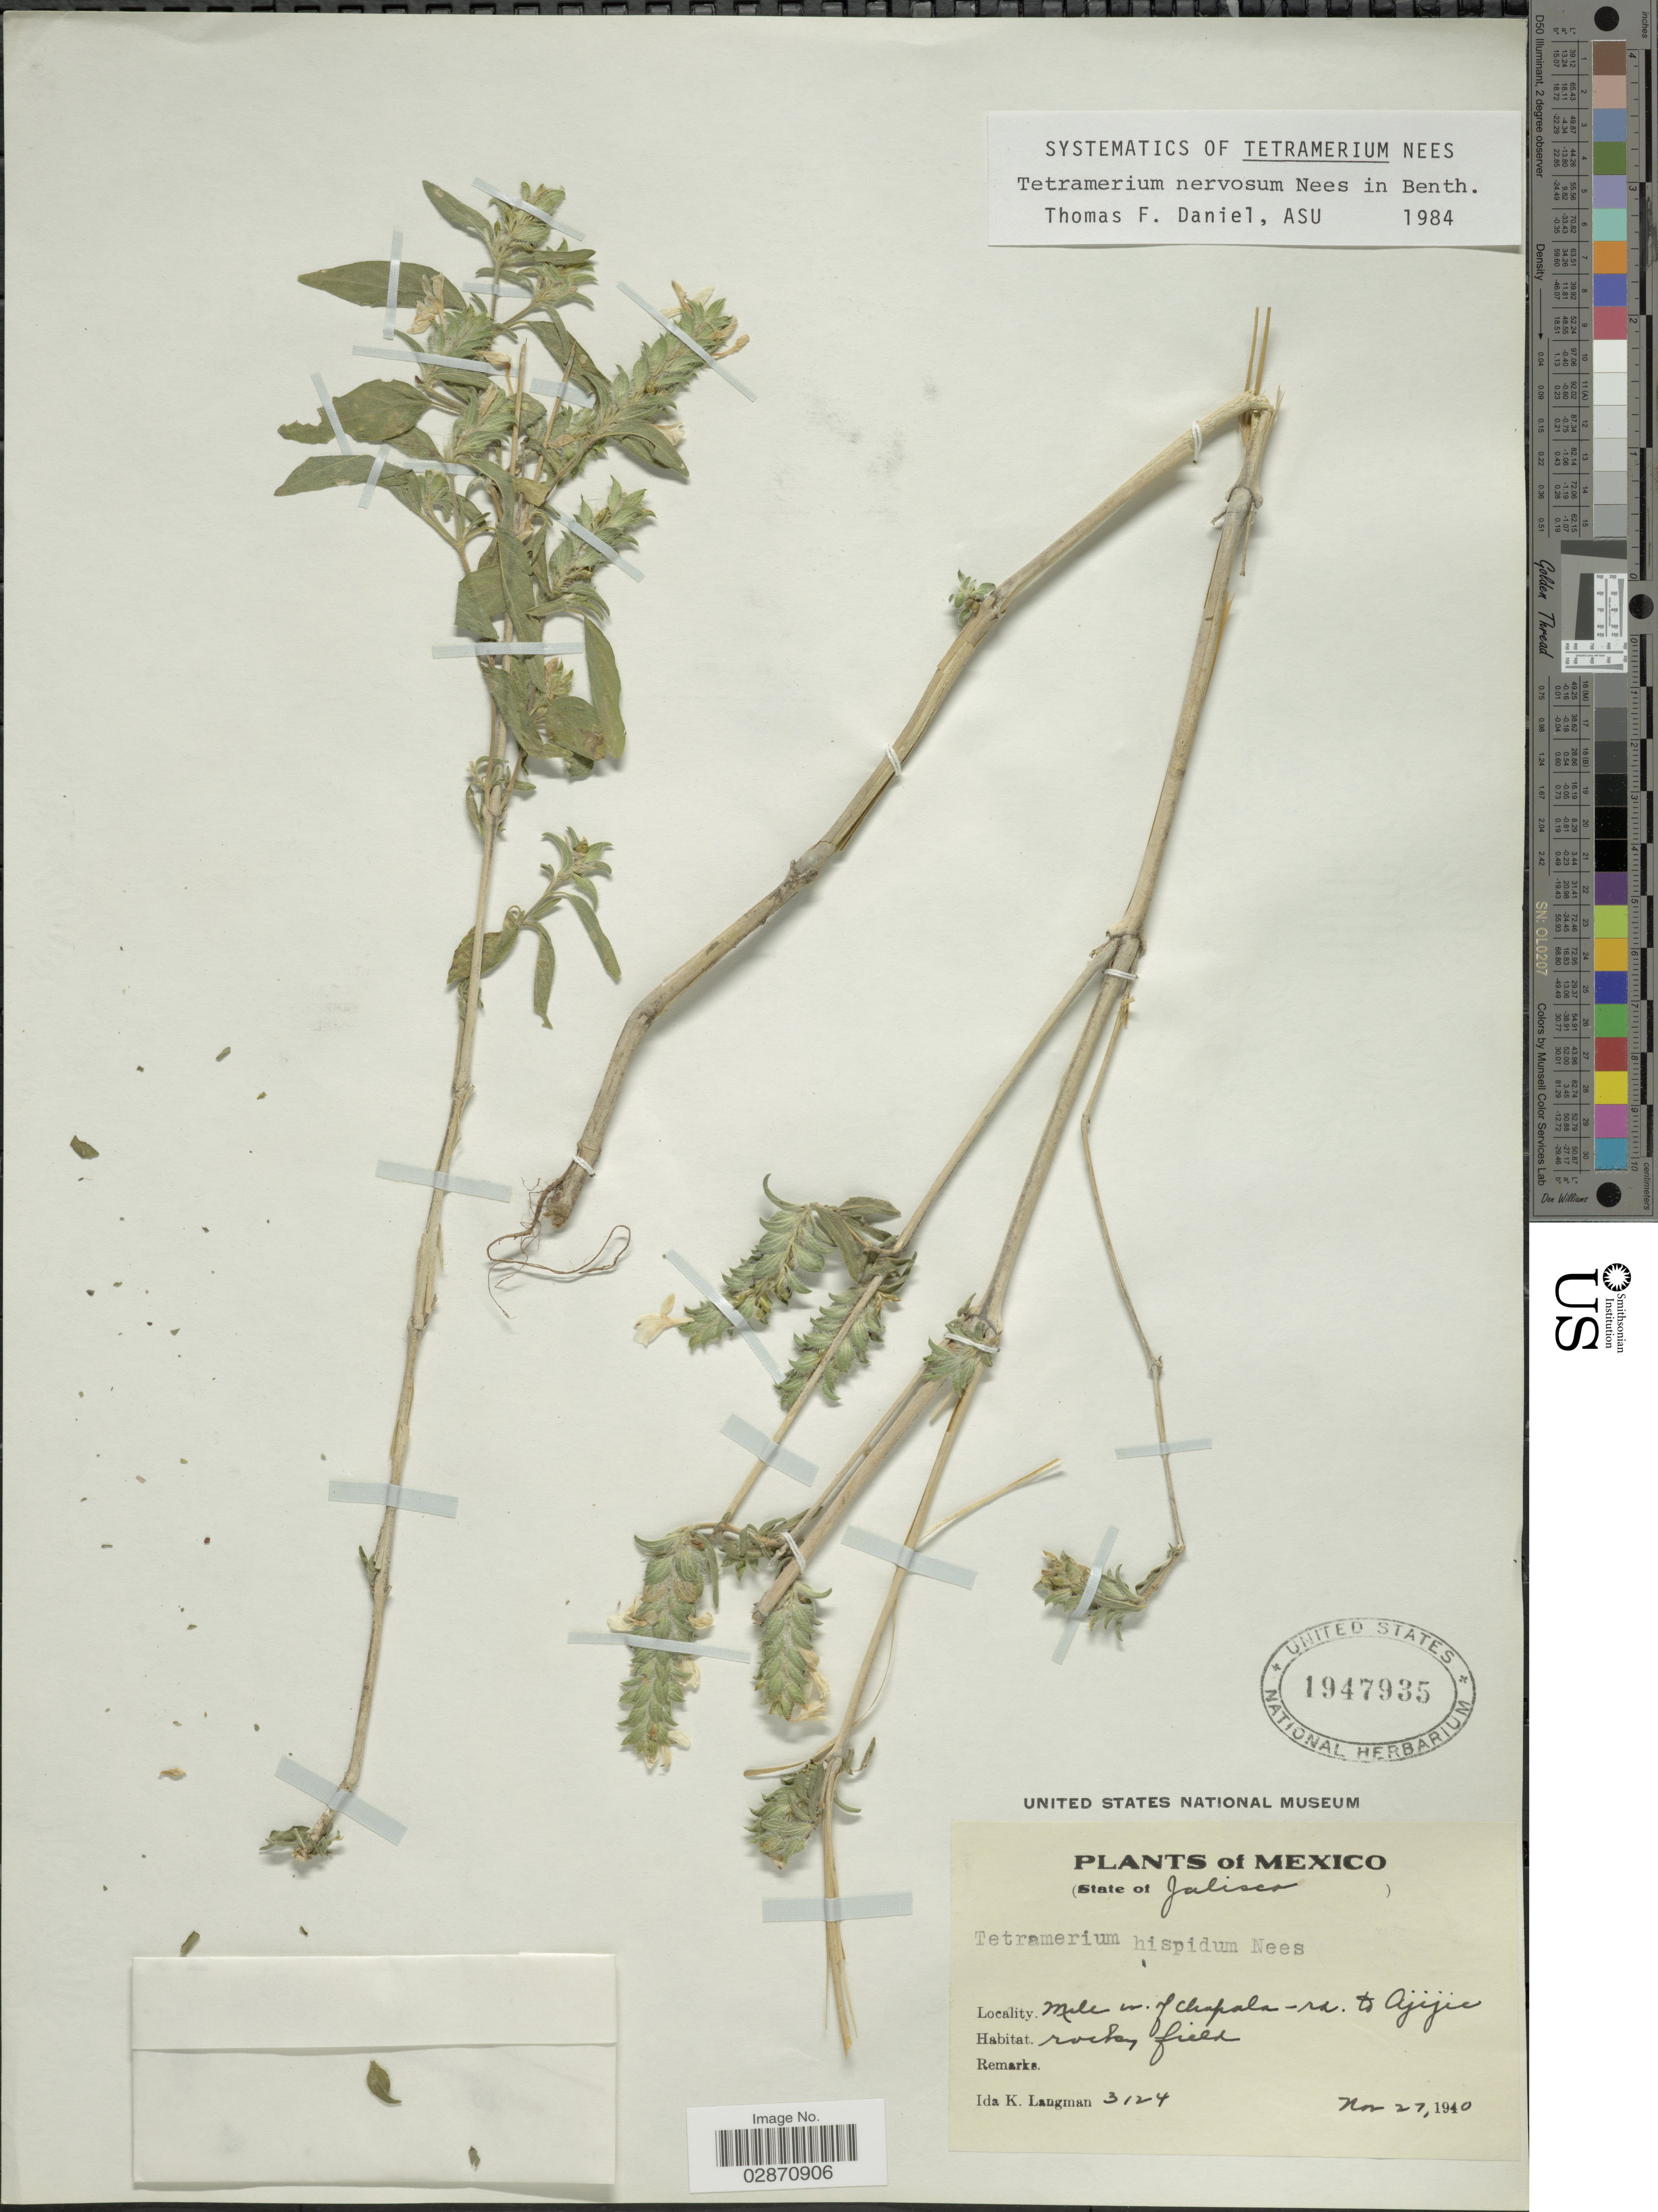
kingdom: Plantae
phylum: Tracheophyta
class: Magnoliopsida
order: Lamiales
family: Acanthaceae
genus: Tetramerium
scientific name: Tetramerium nervosum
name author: Nees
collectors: I. K. Langman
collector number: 3124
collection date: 1940-11-27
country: Mexico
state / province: Jalisco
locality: Mile w. of Chapala-rd. to Ajijic.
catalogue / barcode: US 1947935